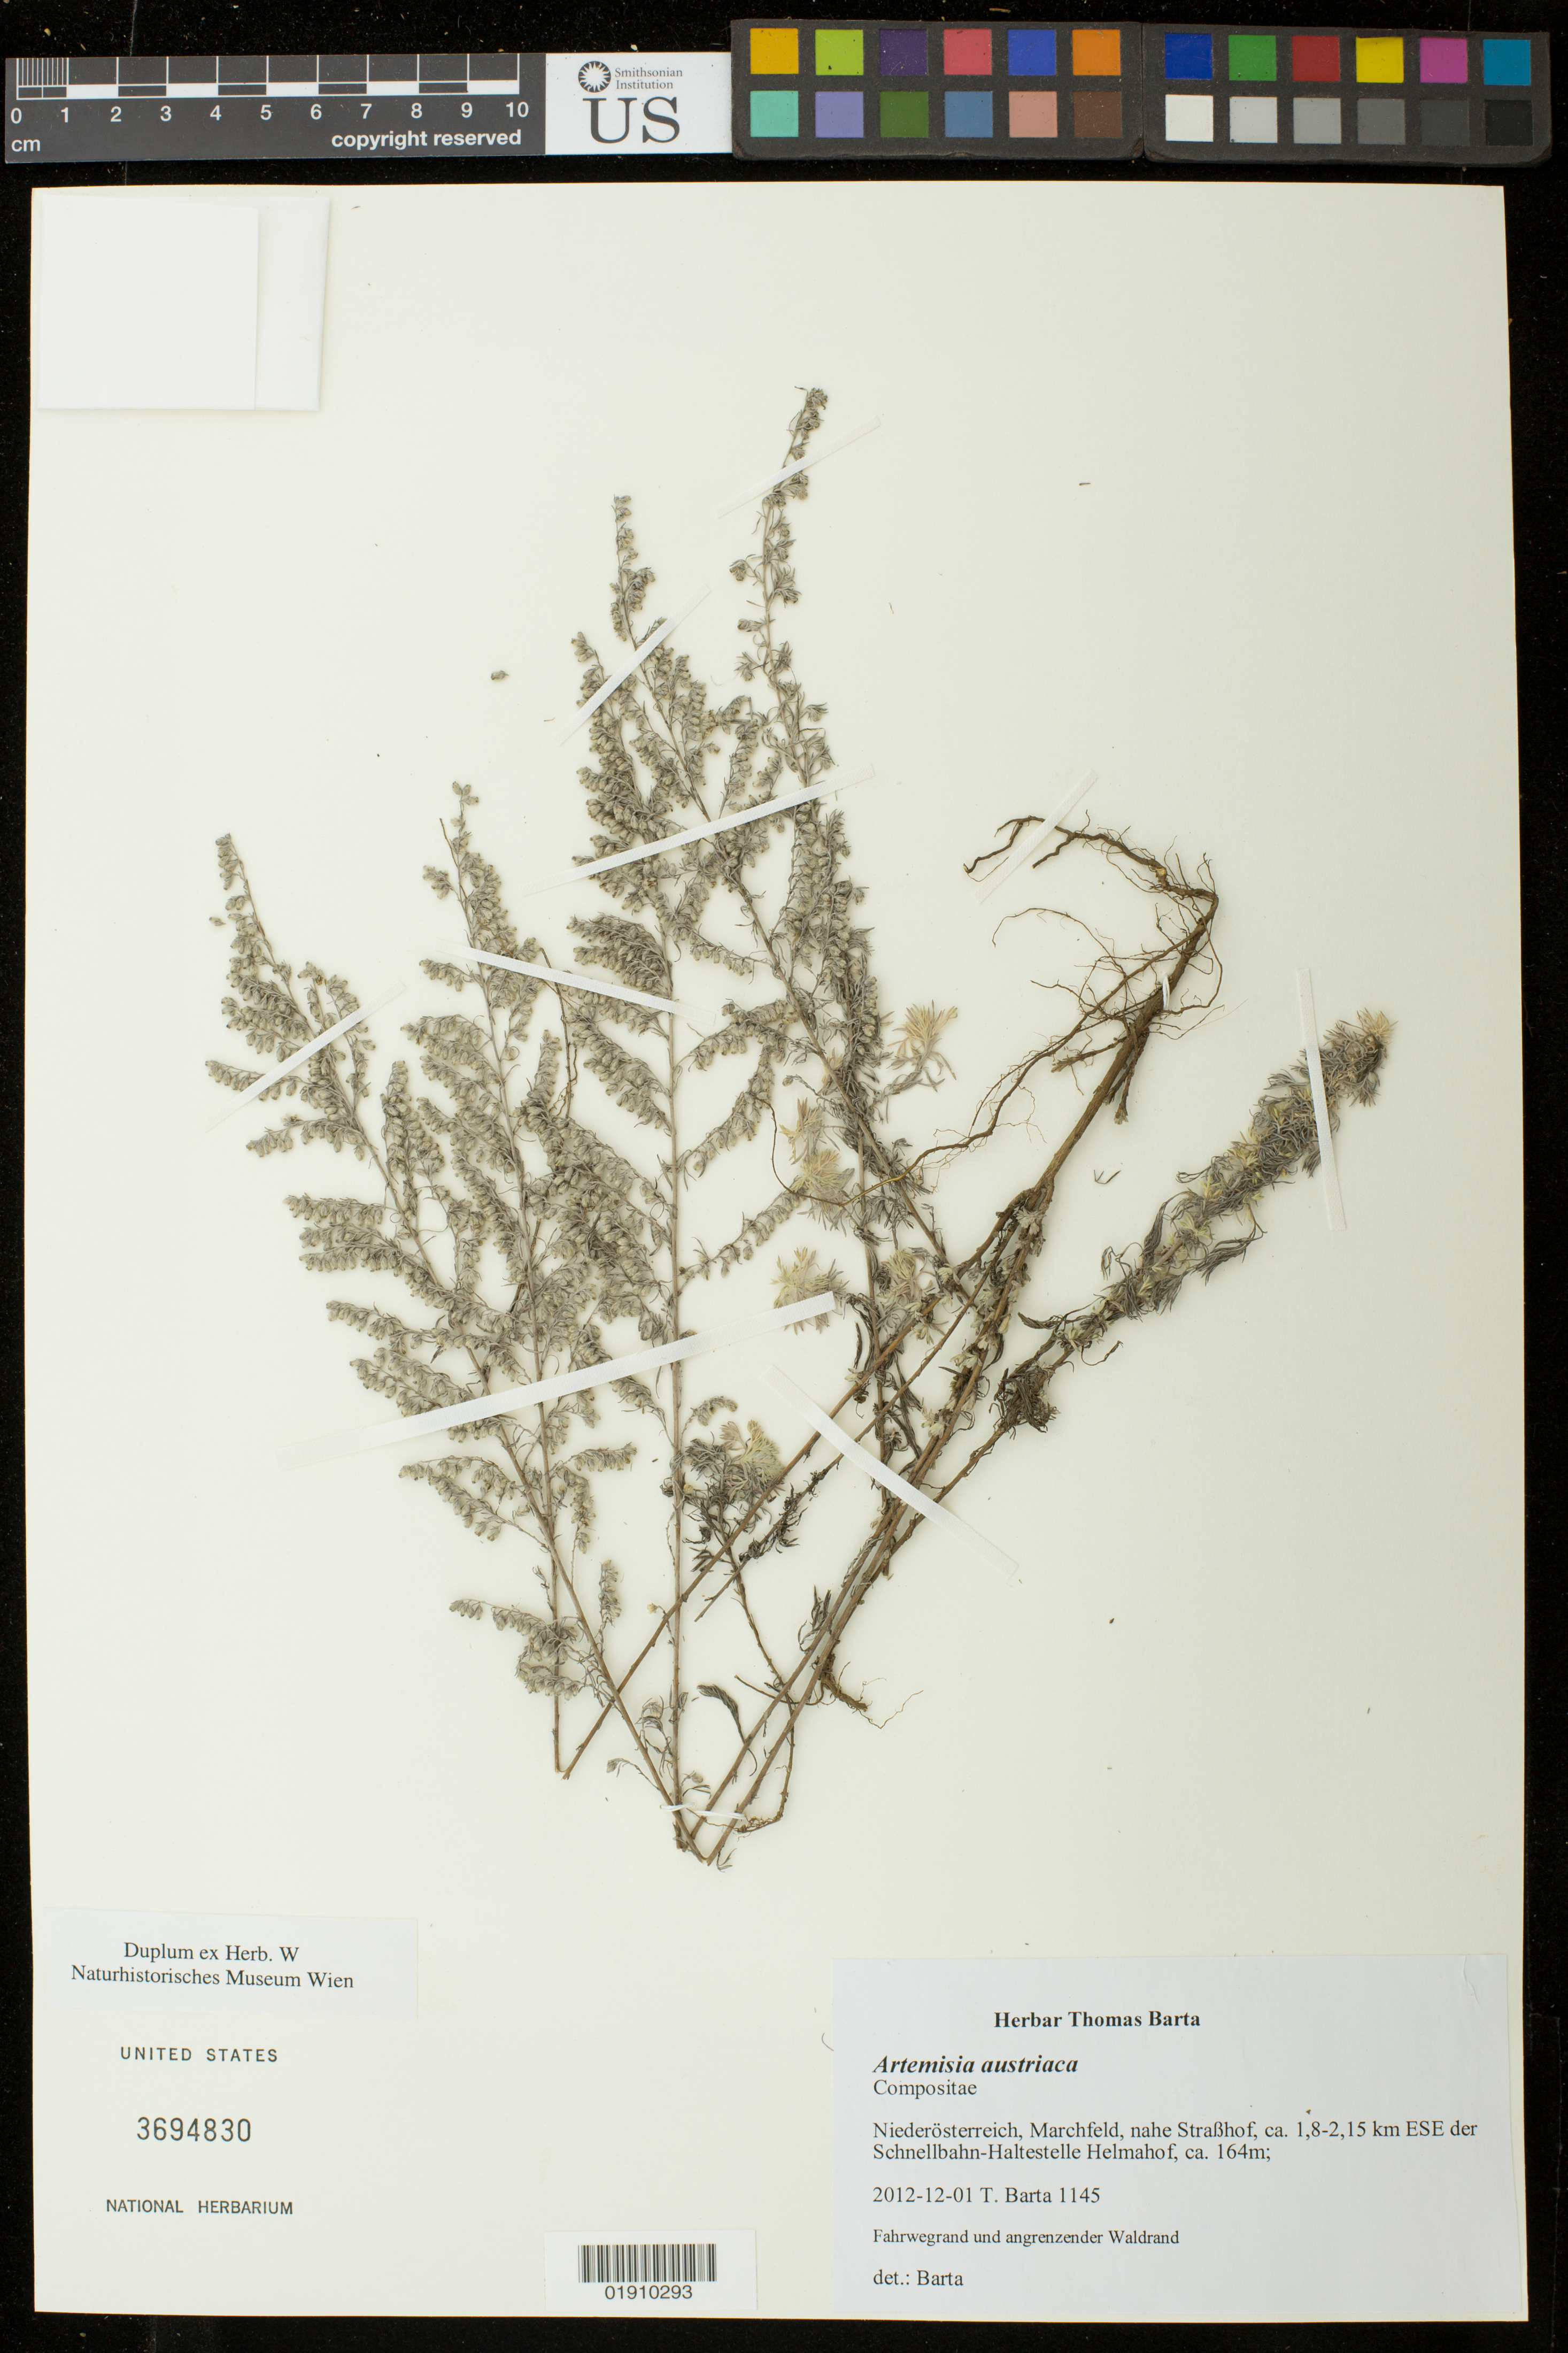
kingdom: Plantae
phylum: Tracheophyta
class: Magnoliopsida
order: Asterales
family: Asteraceae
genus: Artemisia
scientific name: Artemisia austriaca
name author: Jacq.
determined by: Barta, Thomas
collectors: T. Barta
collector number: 1145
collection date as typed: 2012-12-01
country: Austria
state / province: Niederosterreich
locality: Niederosterreich, Marchfeld, nahe Strabhof, ca. 1,8-2,15 km ESE der Schnellbahn-Haltestelle Helmahof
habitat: fahrwegrand und angrenzender Waldrand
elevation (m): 164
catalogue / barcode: US 3694830